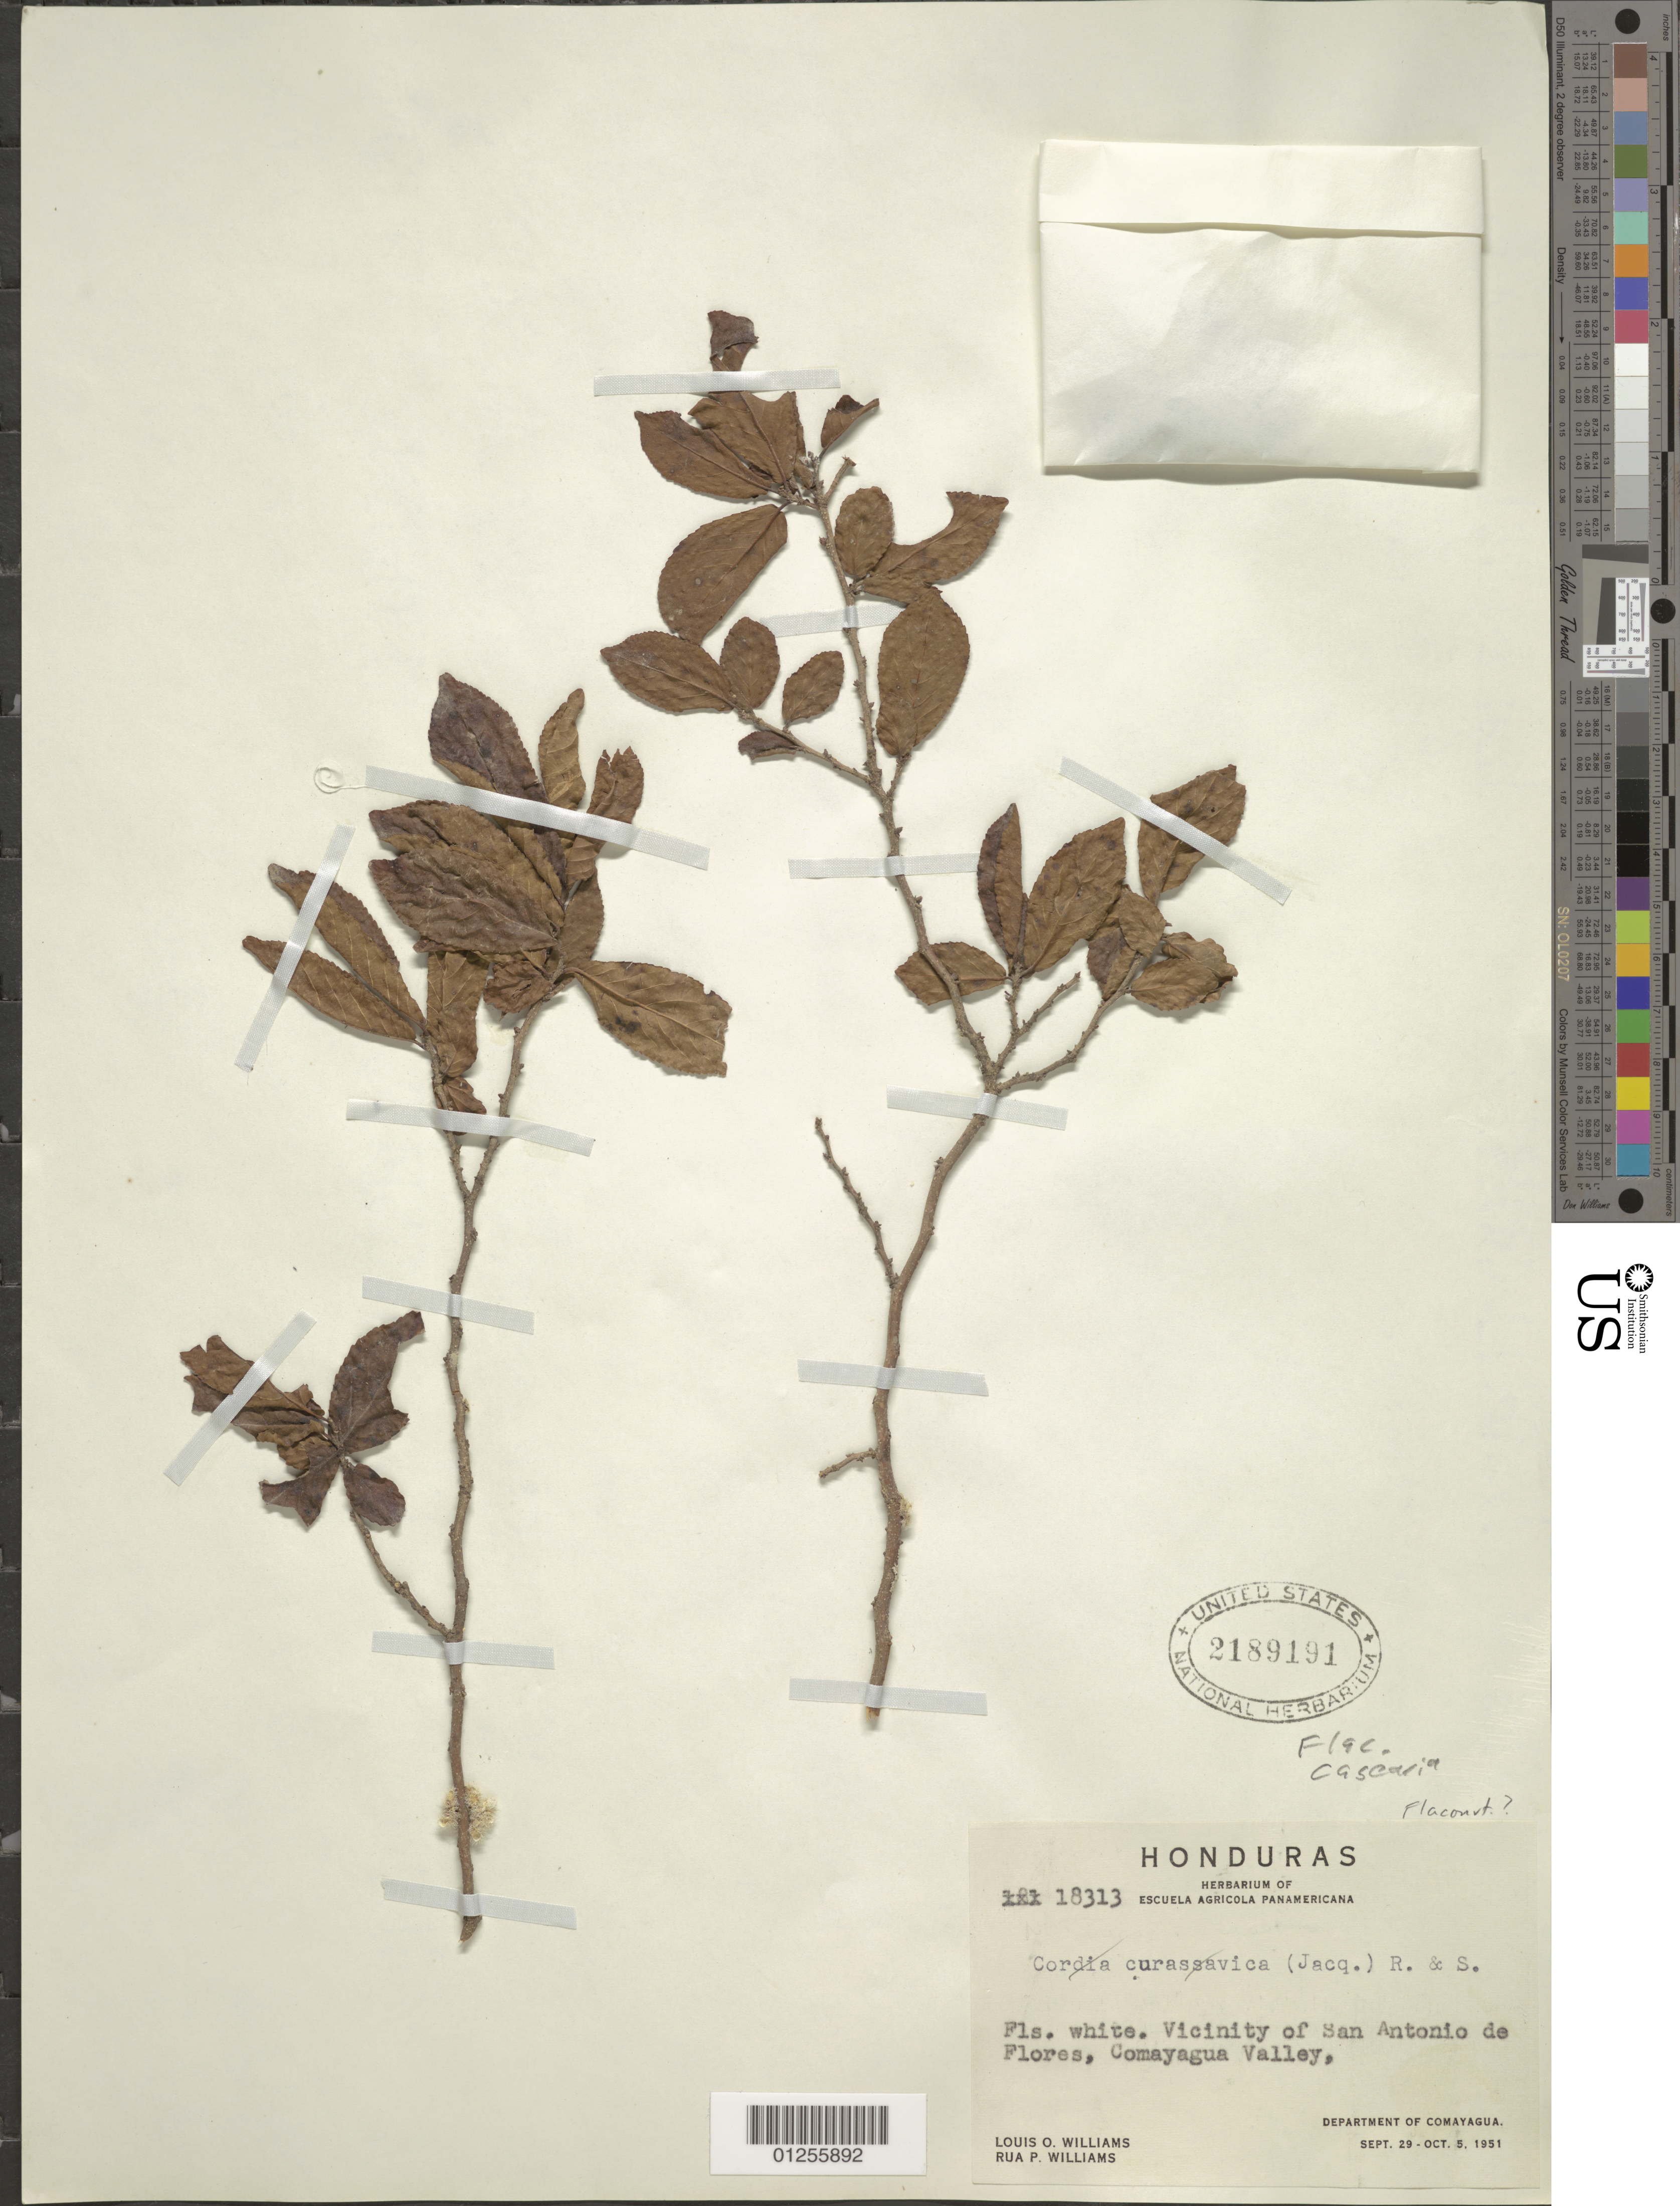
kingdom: Plantae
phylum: Tracheophyta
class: Magnoliopsida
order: Malpighiales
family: Salicaceae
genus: Casearia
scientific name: Casearia sp.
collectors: L. O. Williams & T. P. Williams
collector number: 18313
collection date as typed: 29 Sep 1951 to 05 Oct 1951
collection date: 1951-09-29/1951-10-05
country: Honduras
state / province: Comayagua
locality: Vicinity of San Antonio de Flores, Comayagua Valley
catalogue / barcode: US 2189191